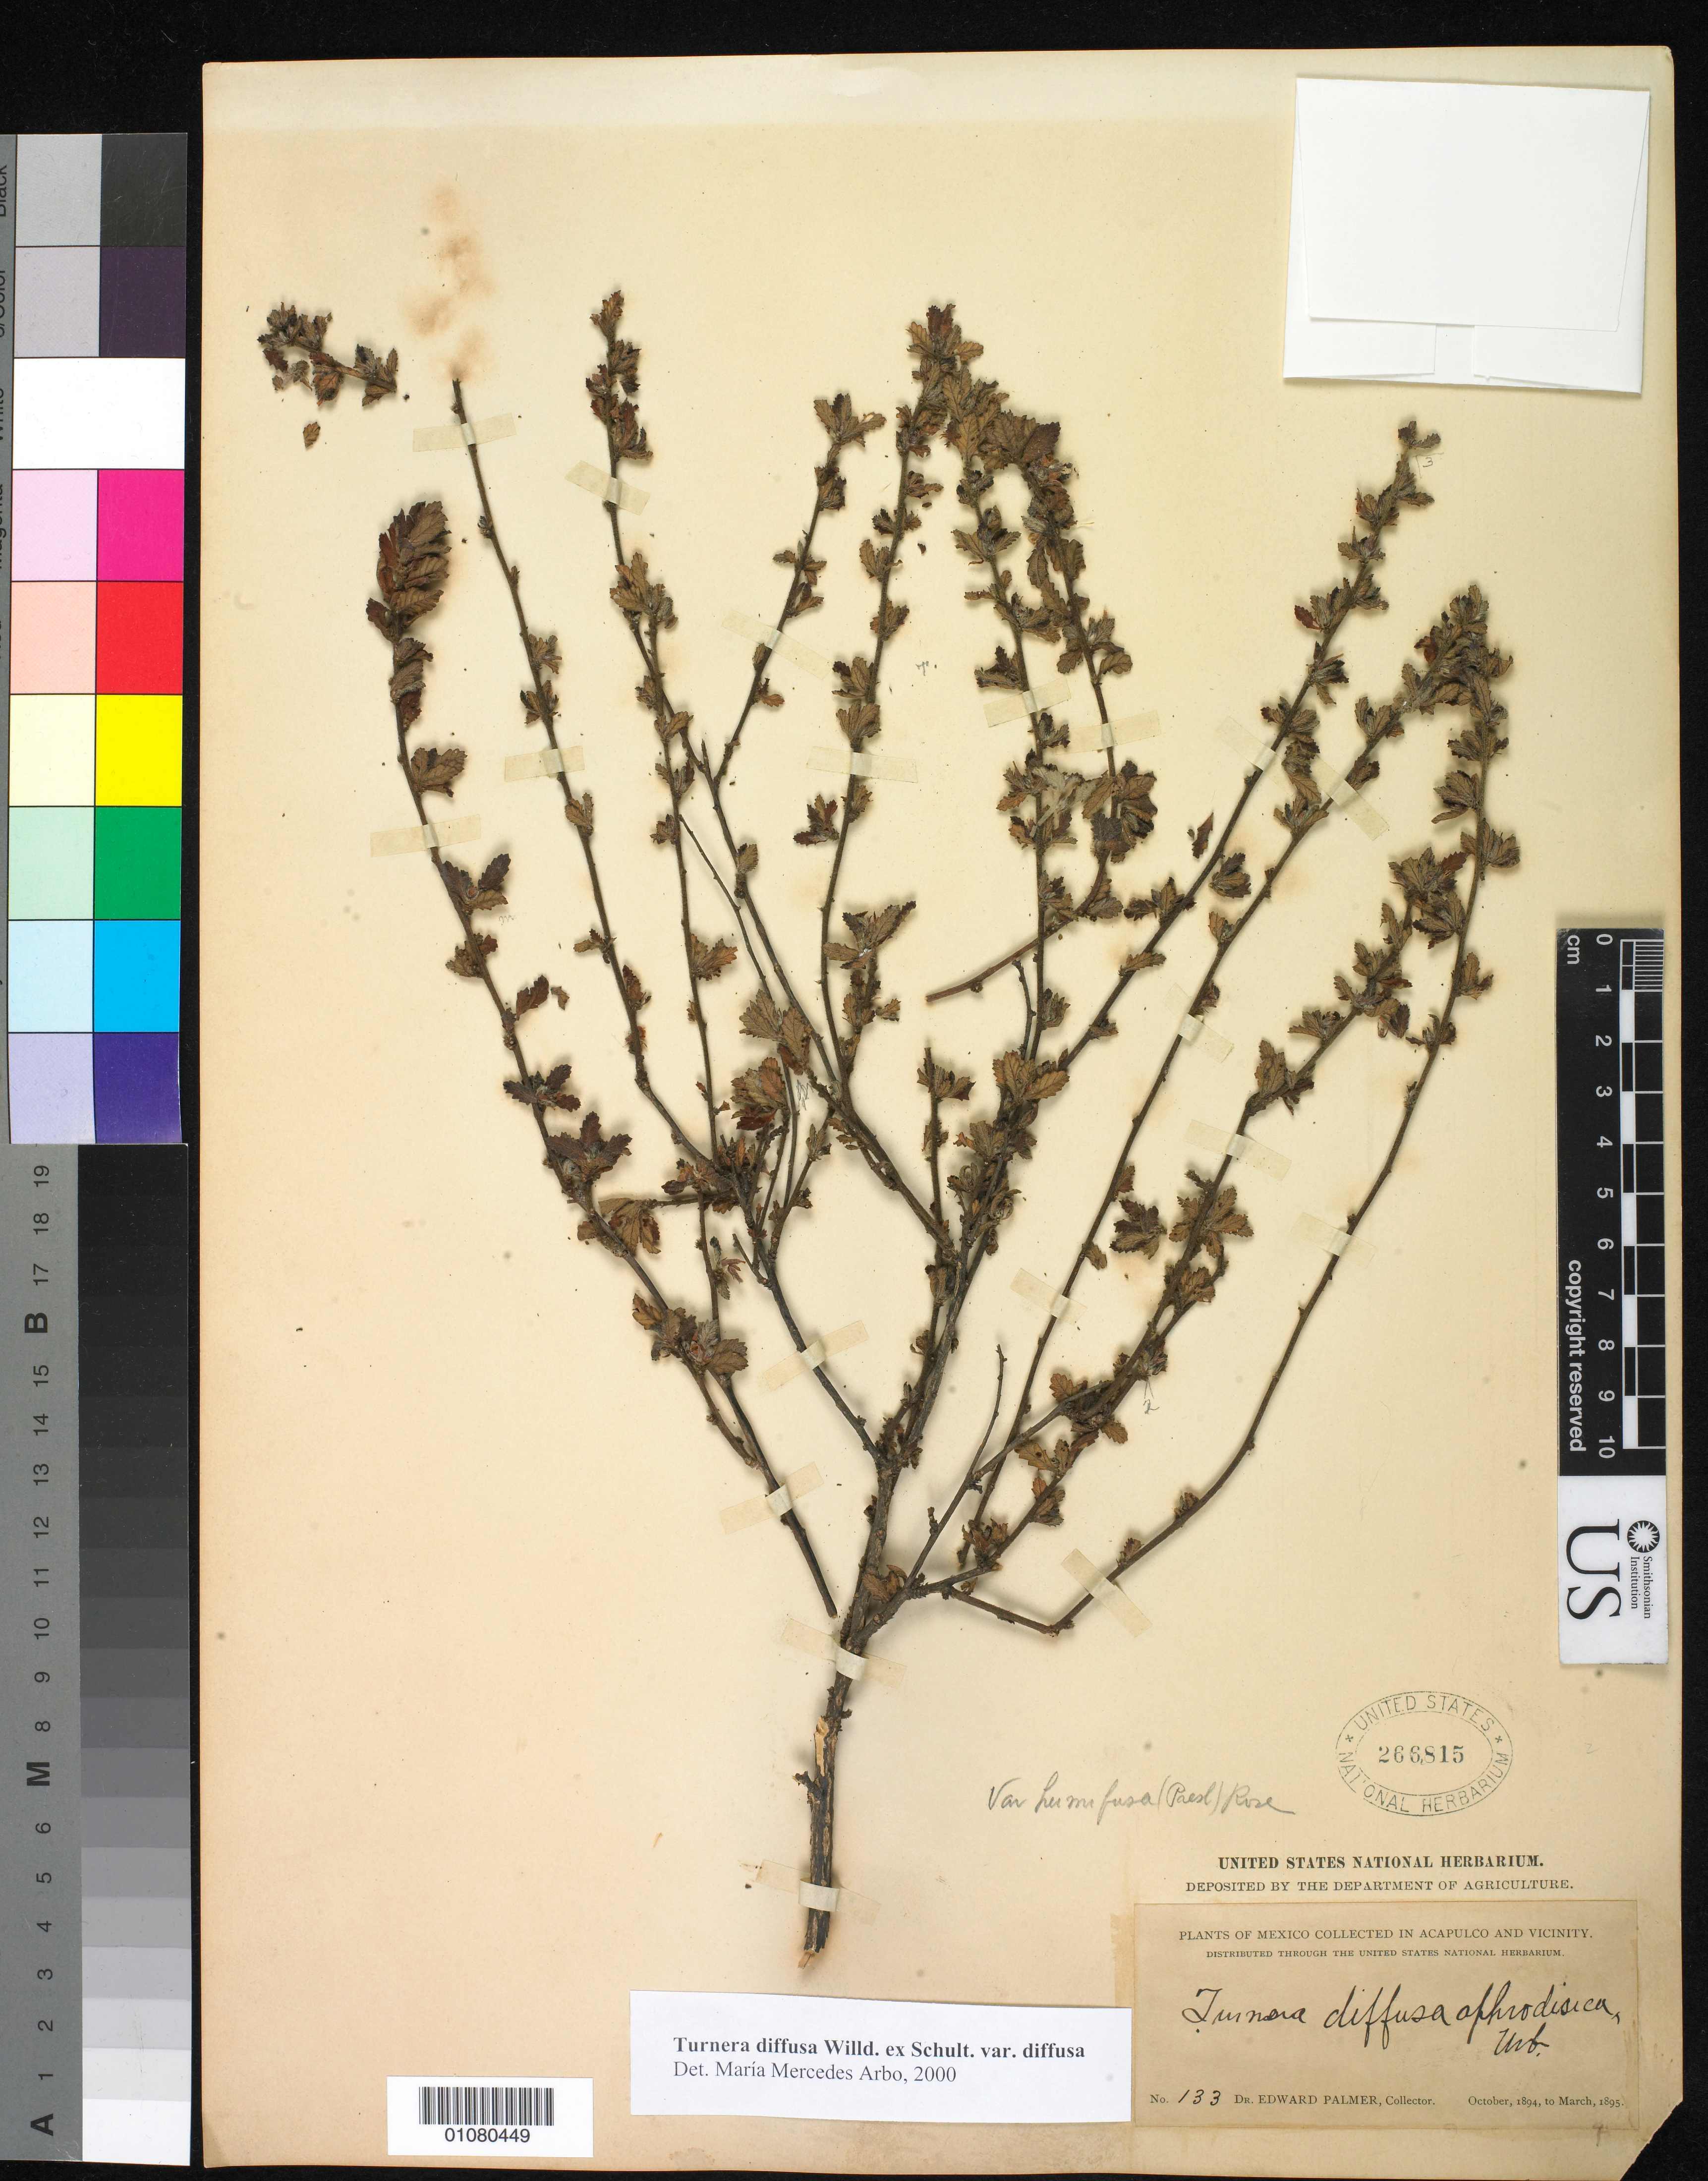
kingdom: Plantae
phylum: Tracheophyta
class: Magnoliopsida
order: Malpighiales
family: Turneraceae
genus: Turnera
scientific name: Turnera diffusa var. diffusa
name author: Willd. ex Schult.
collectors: E. Palmer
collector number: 183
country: Mexico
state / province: Guerrero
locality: Acapulco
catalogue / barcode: US 266815